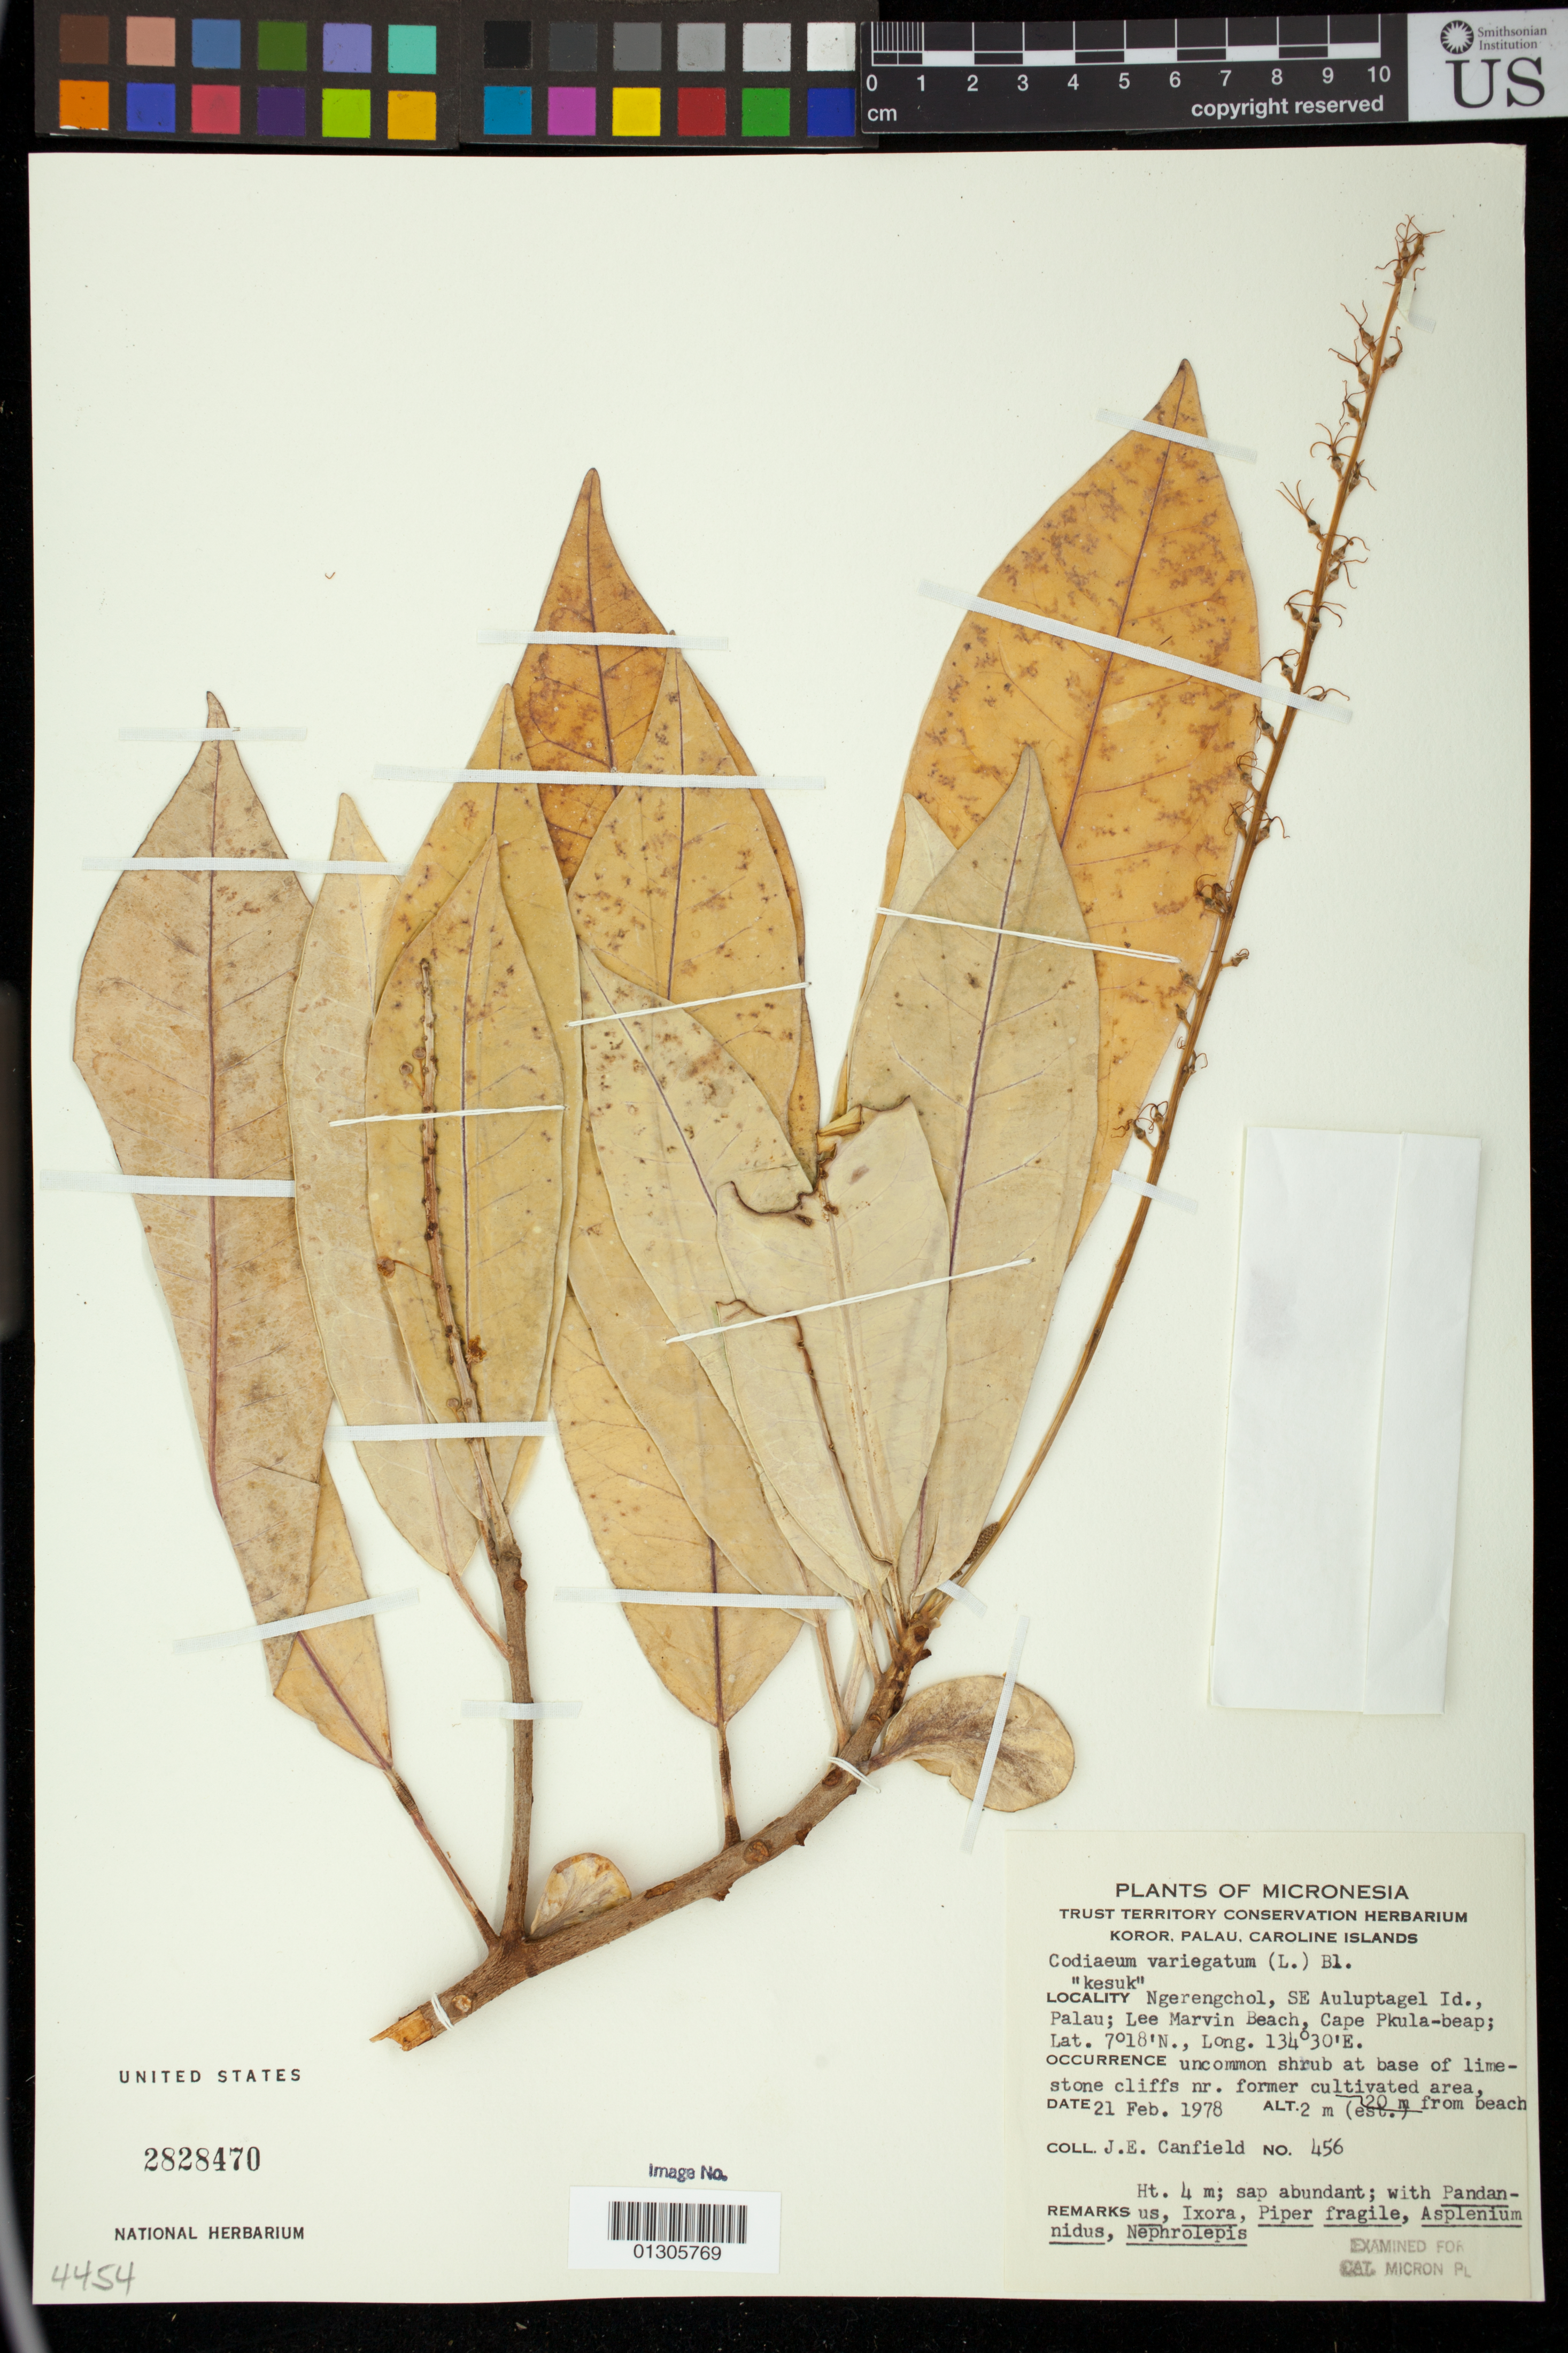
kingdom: Plantae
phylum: Tracheophyta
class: Magnoliopsida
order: Malpighiales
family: Euphorbiaceae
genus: Codiaeum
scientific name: Codiaeum variegatum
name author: (L.) Rumph. ex A. Juss.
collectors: J. E. Canfield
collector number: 456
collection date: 1978-02-21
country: Palau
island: Oreor [Koror]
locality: Ngerengchol, SE Auluptagel Id. [Ulebeschel Island], Palau; Lee Marvin Beach, Cape Pkula-beap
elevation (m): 2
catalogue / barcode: US 2828470